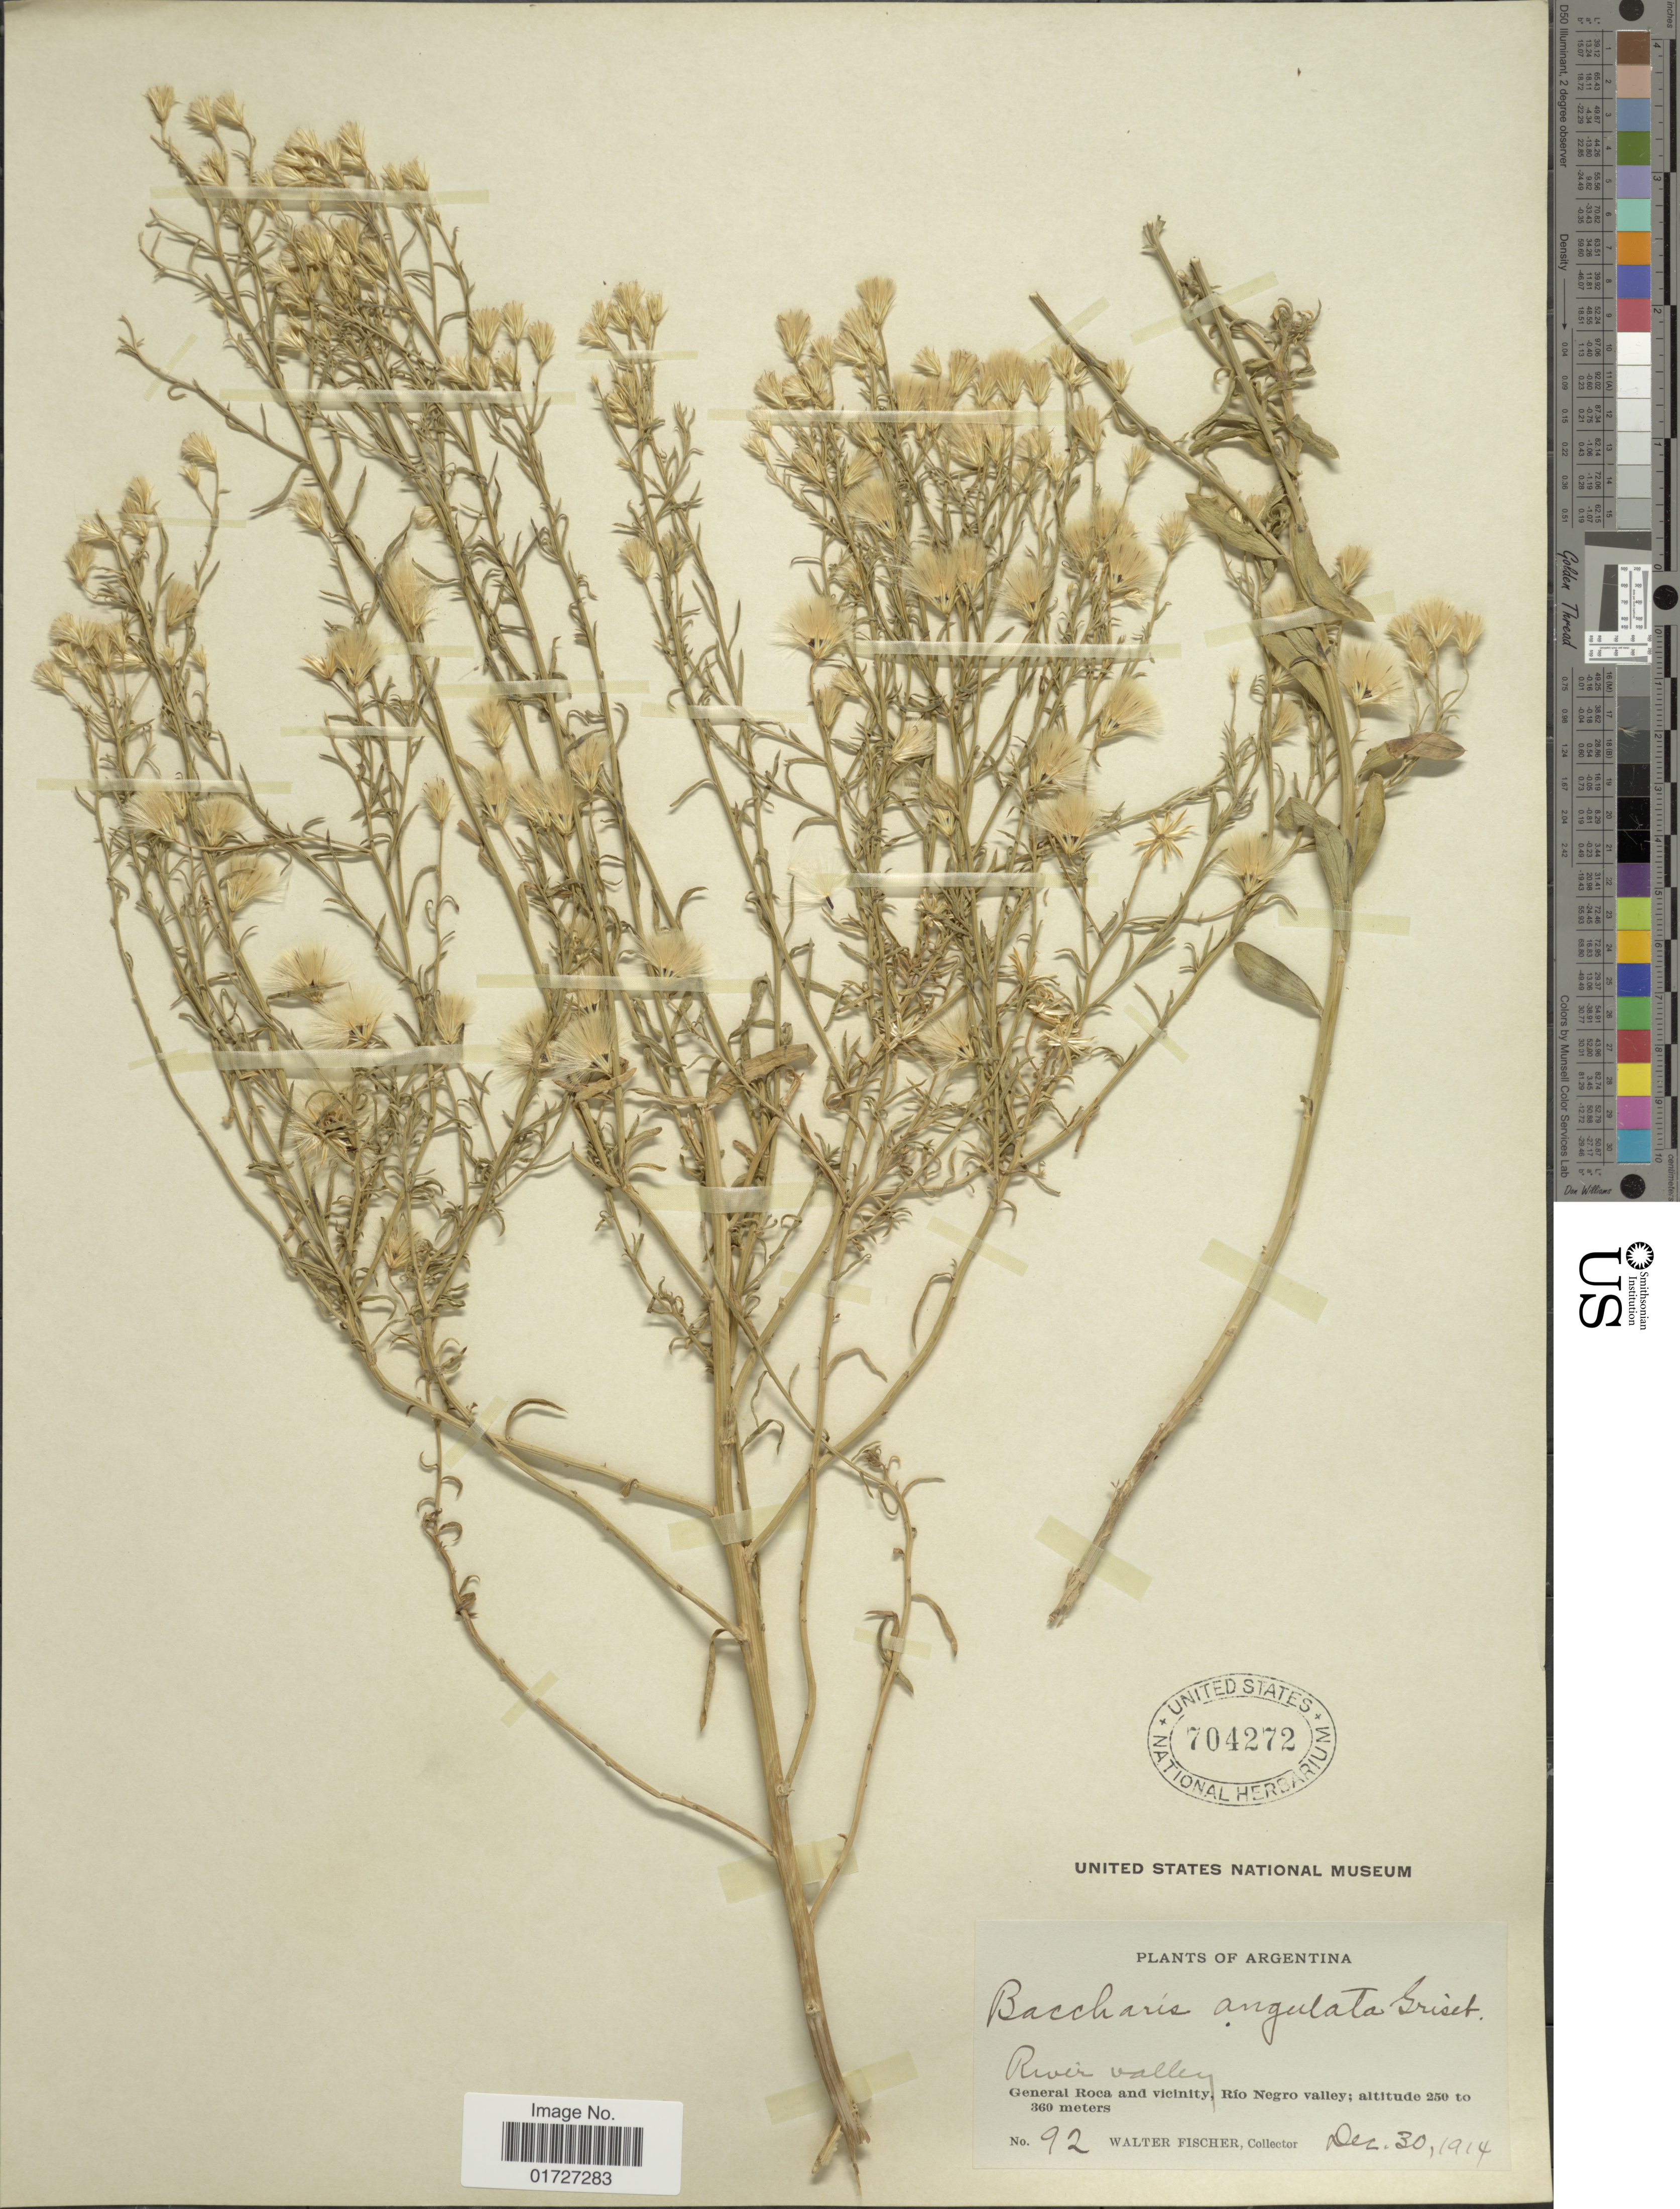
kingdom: Plantae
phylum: Tracheophyta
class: Magnoliopsida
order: Asterales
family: Asteraceae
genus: Baccharis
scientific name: Baccharis darwinii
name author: Hook. & Arn.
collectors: W. Fischer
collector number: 92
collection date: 1914-12-30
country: Argentina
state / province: Rio Negro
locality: General Roca and vicinity, Rio Negro Valley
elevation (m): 250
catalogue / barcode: US 704272